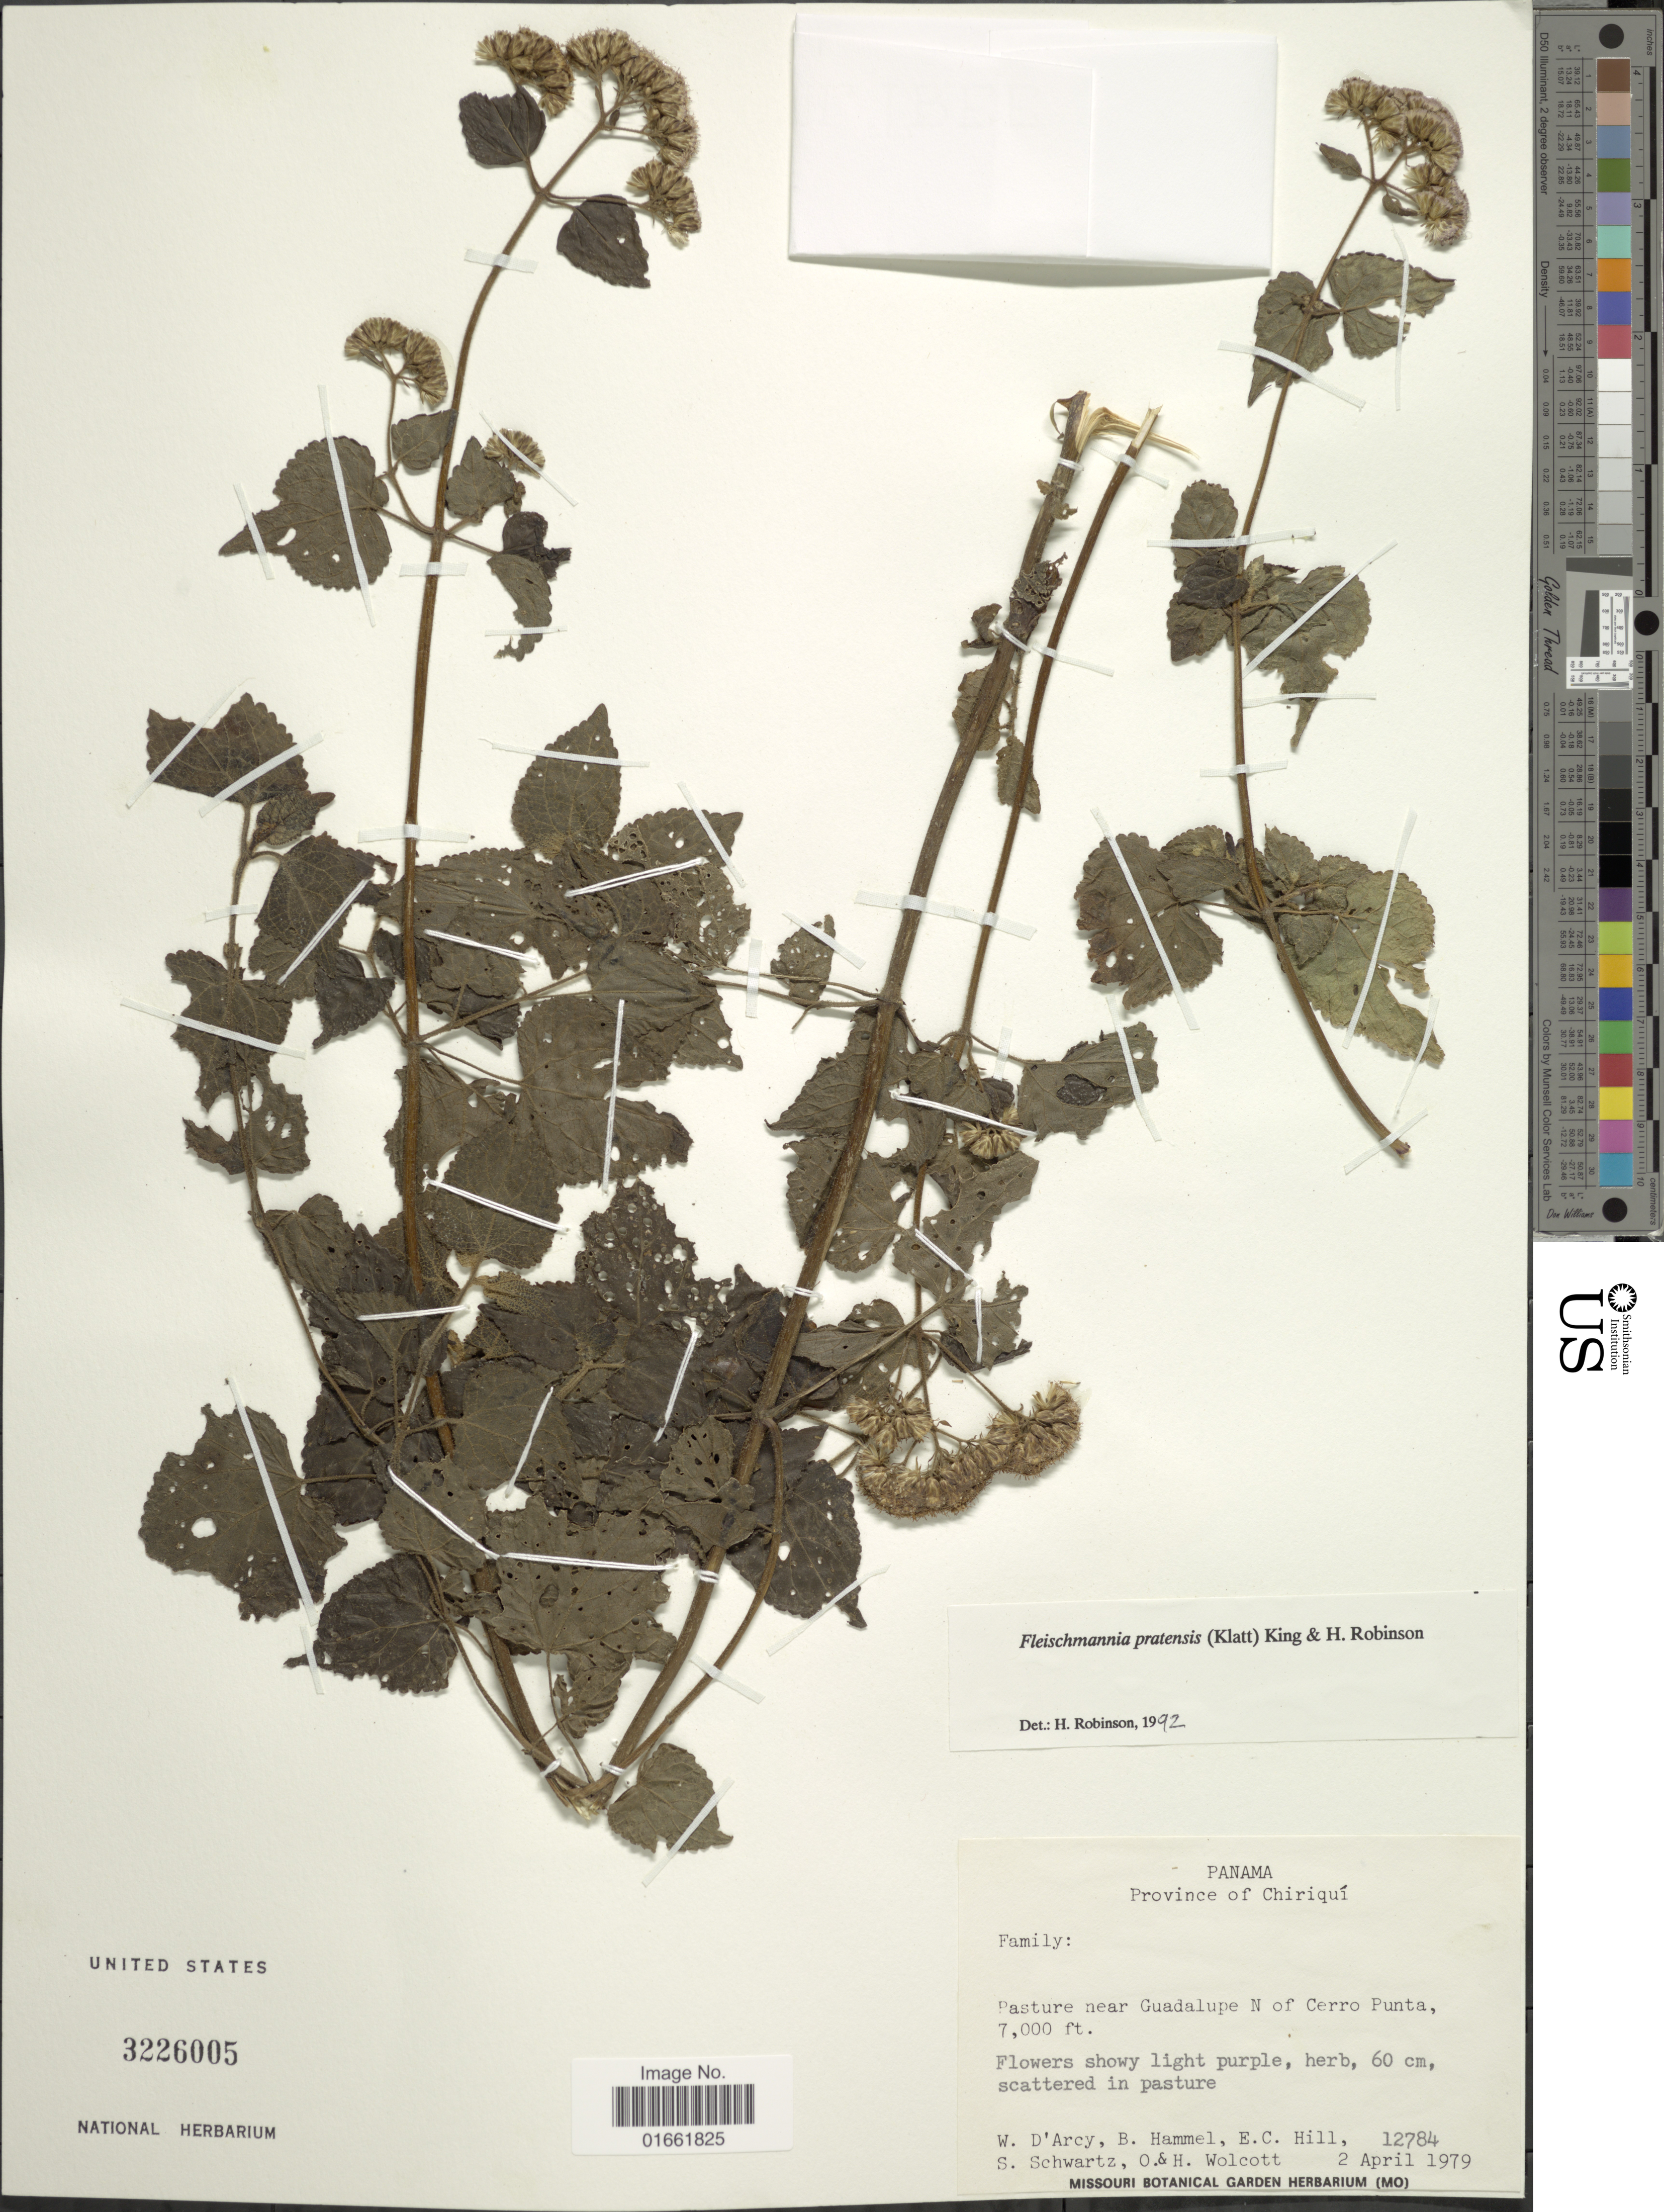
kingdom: Plantae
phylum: Tracheophyta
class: Magnoliopsida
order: Asterales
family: Asteraceae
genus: Fleischmannia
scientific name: Fleischmannia pratensis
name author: (Klatt) R.M. King & H. Rob.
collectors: W. G. D'Arcy, B. Hammel, E. C. Hill, S. Schwartz & et al.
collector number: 12784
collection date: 1979-04-02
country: Panama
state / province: Chiriqui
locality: Province of Chiriquí. Pasture near Guadalupe N of Cerro Punta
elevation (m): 2134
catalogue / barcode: US 3226005